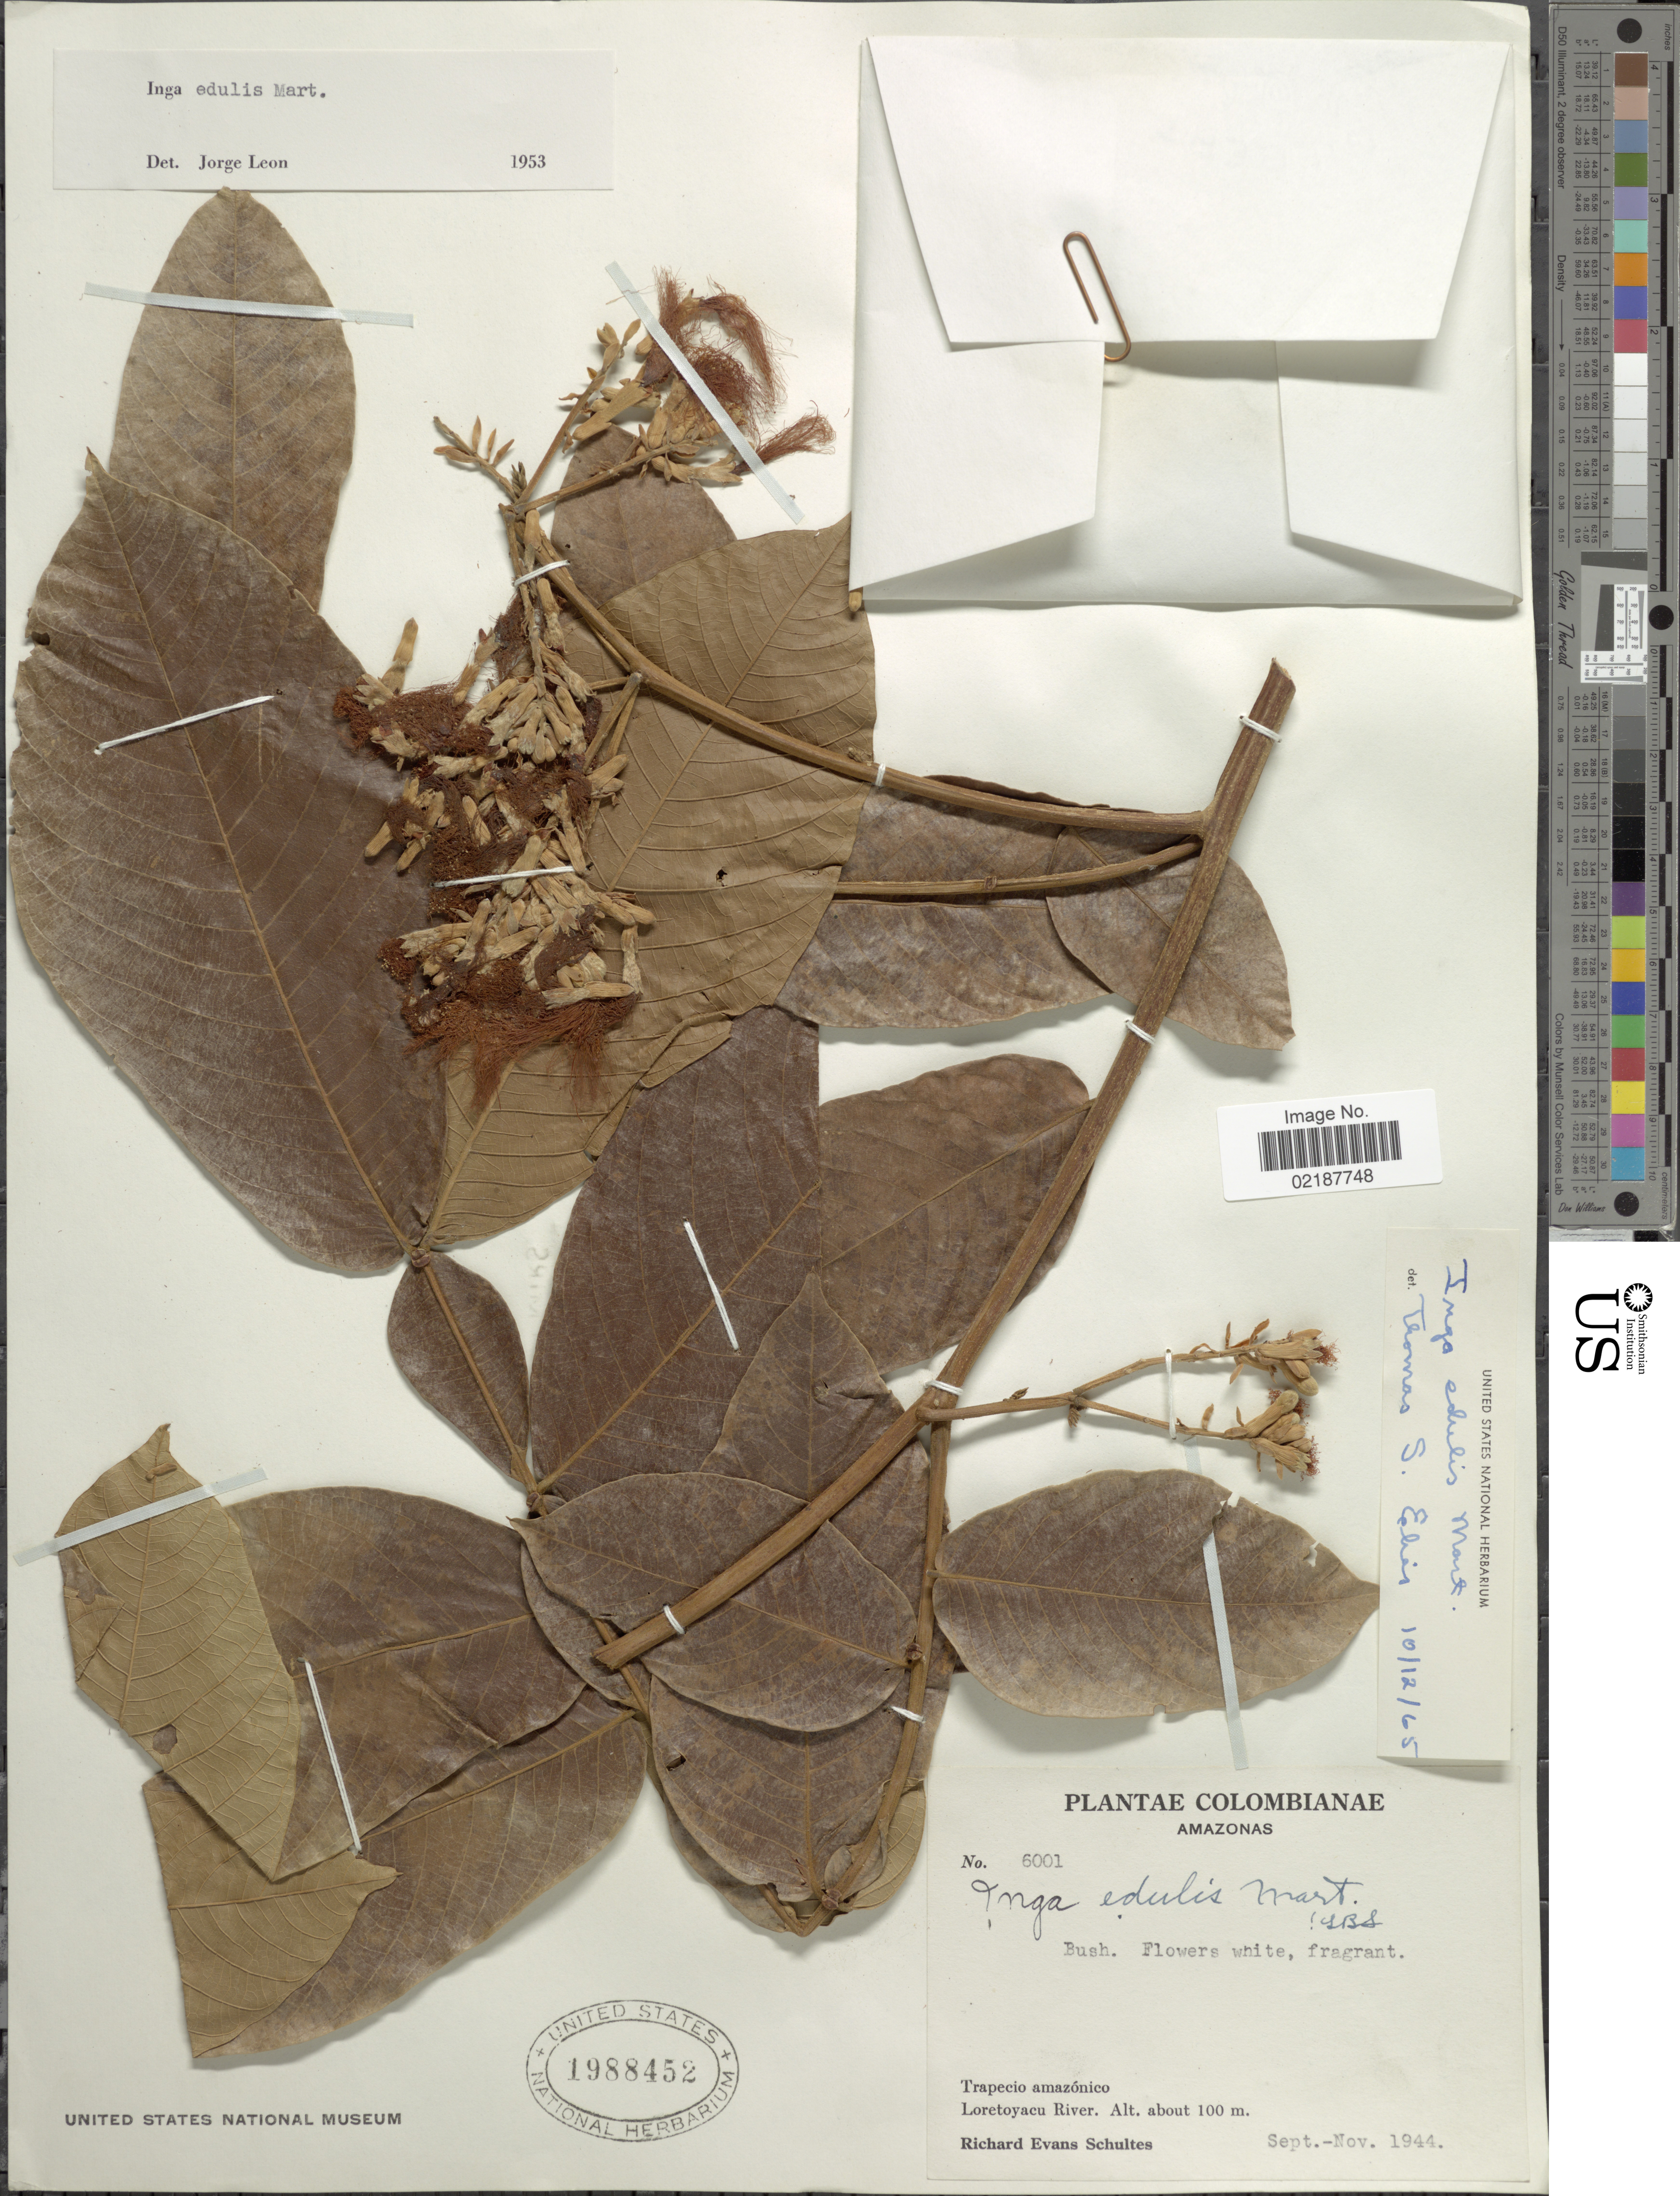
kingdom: Plantae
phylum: Tracheophyta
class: Magnoliopsida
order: Fabales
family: Fabaceae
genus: Inga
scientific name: Inga edulis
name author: Mart.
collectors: R. E. Schultes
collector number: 6001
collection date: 1944-09/1944-11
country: Colombia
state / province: Amazônas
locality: Trapecio amazonico, Loretoyacu River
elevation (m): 100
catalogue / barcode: US 1988452